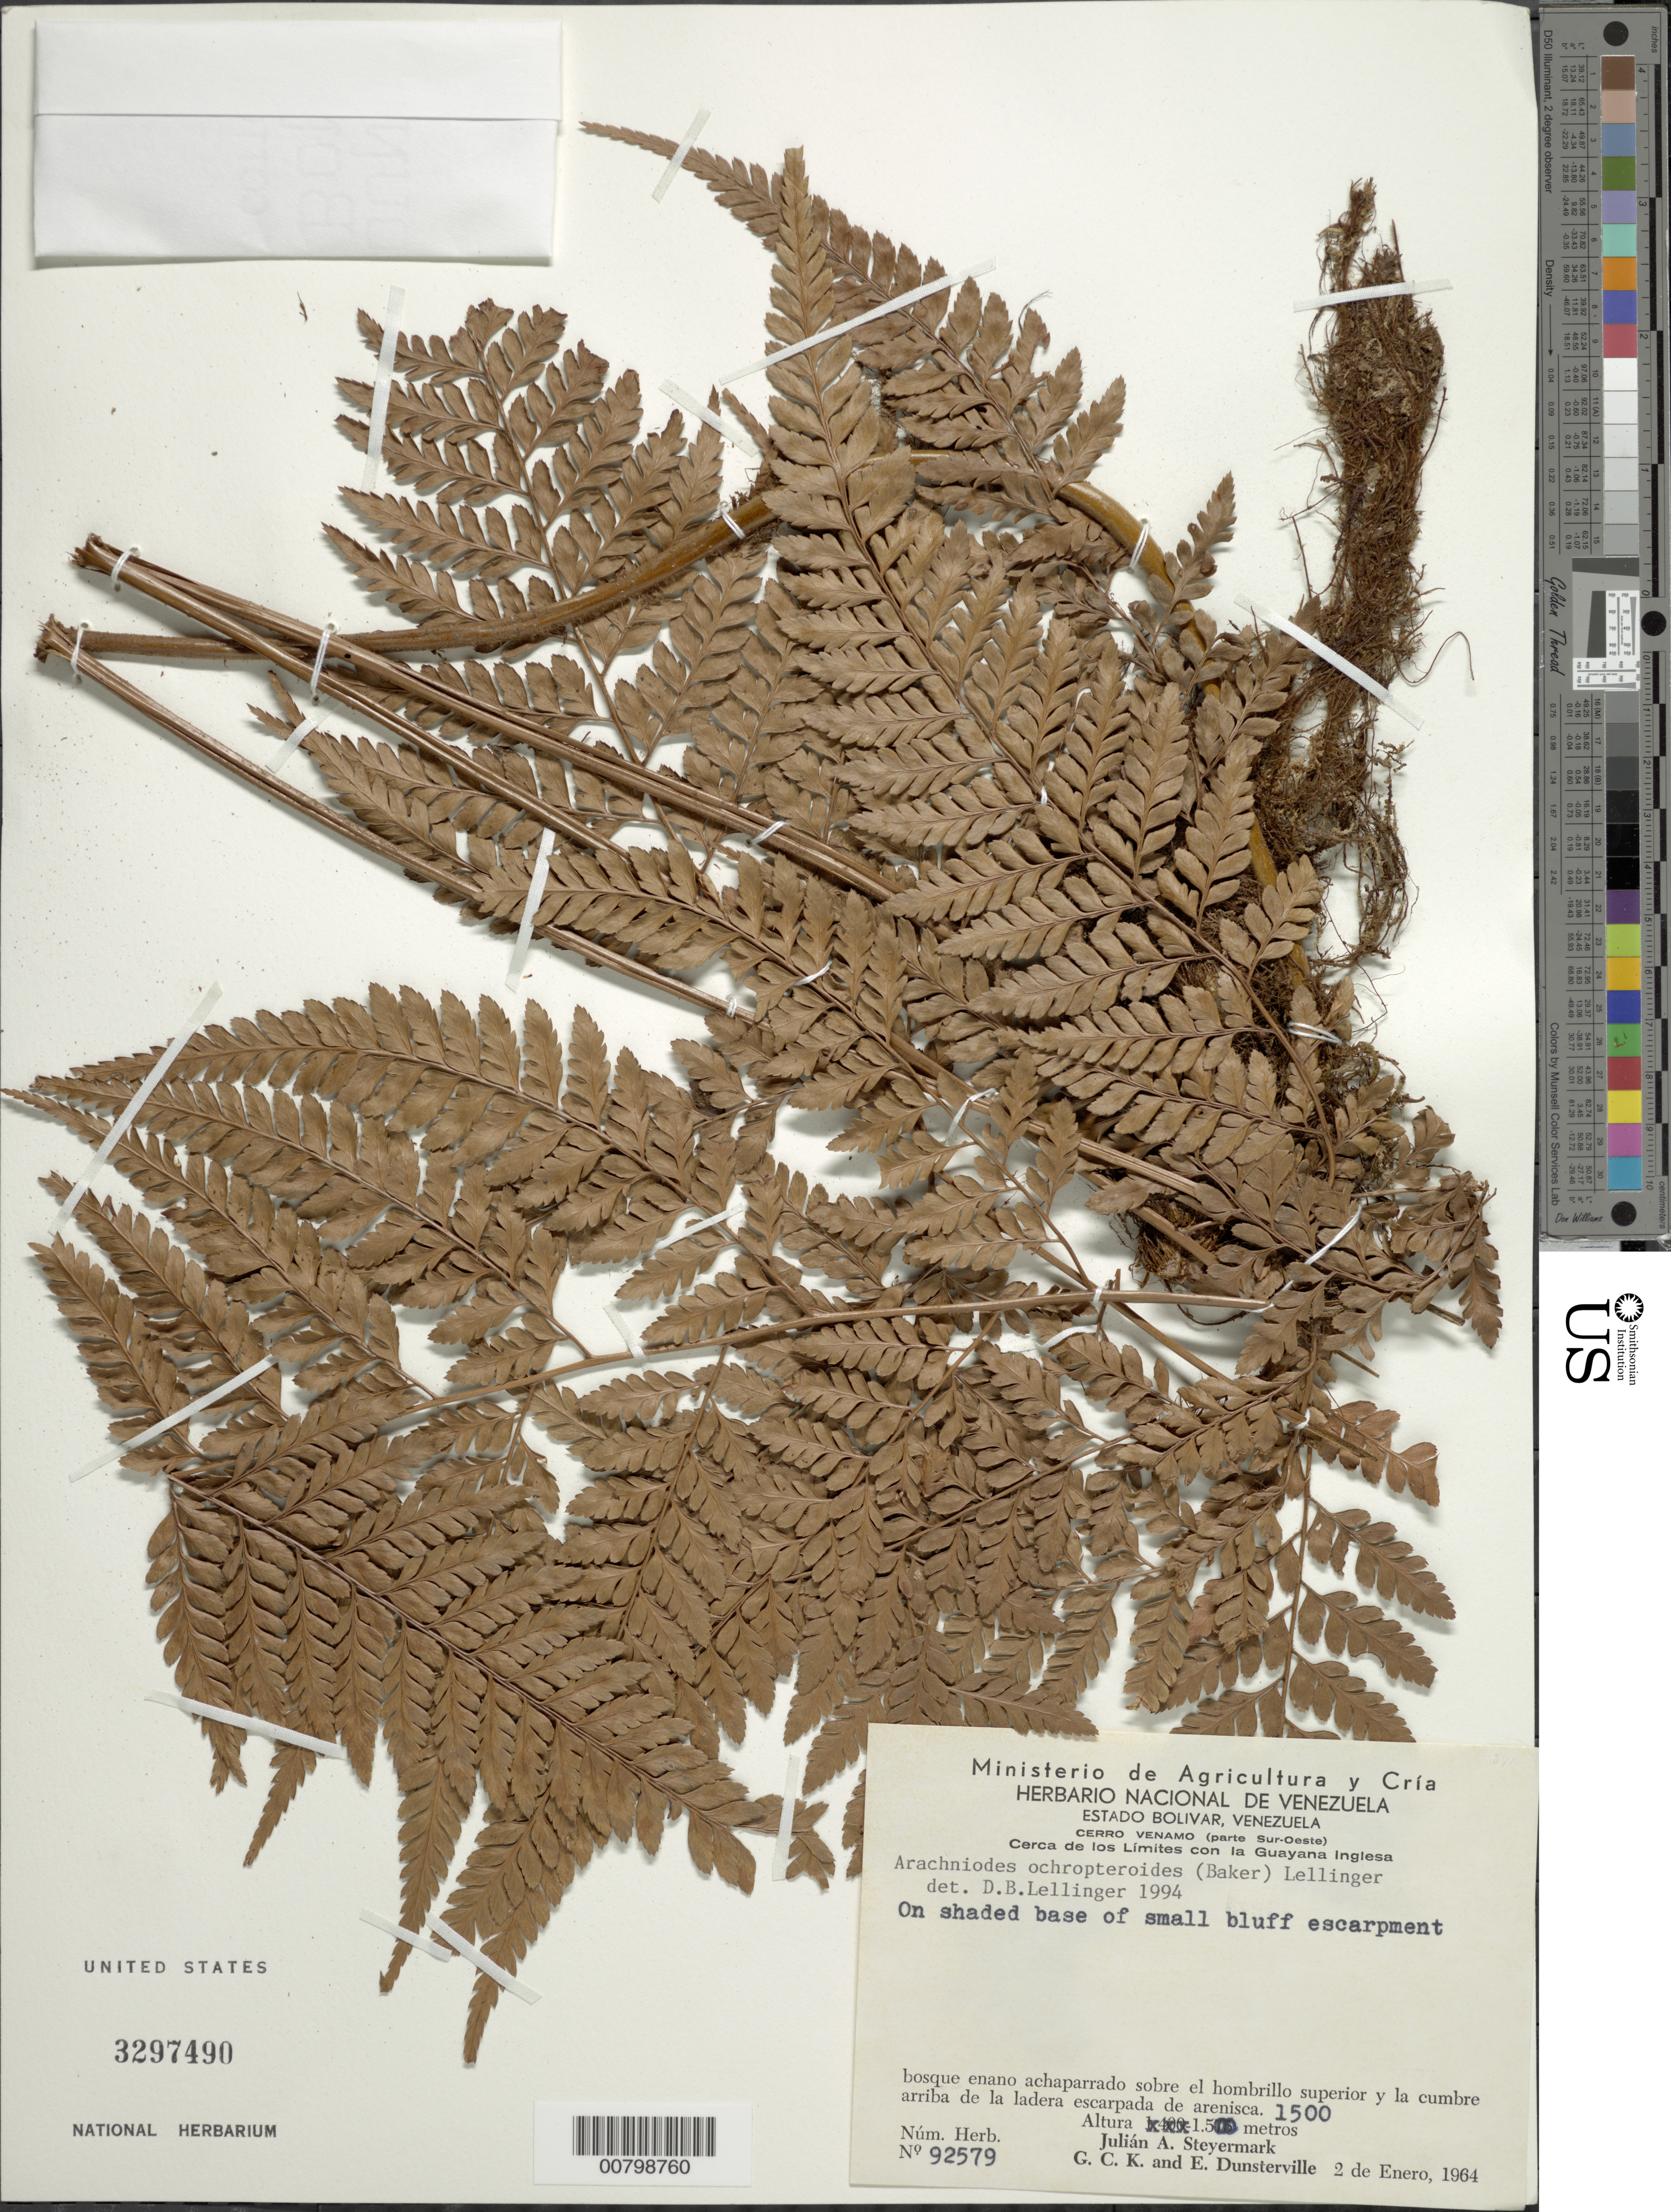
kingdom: Plantae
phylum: Tracheophyta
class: Polypodiopsida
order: Polypodiales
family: Dryopteridaceae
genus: Arachniodes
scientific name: Arachniodes ochropteroides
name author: (Baker) C. Chr.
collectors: J. Steyermark, G. C. K. Dunsterville & E. Dunsterville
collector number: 92579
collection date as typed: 2-Jan-64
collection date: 1964-01-02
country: Venezuela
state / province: Bolívar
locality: Cerro Venamo, cerca de los limites con la Guayana Inglesa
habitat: Shaded base of small bluff escarpment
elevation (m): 1500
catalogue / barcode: US 3297490